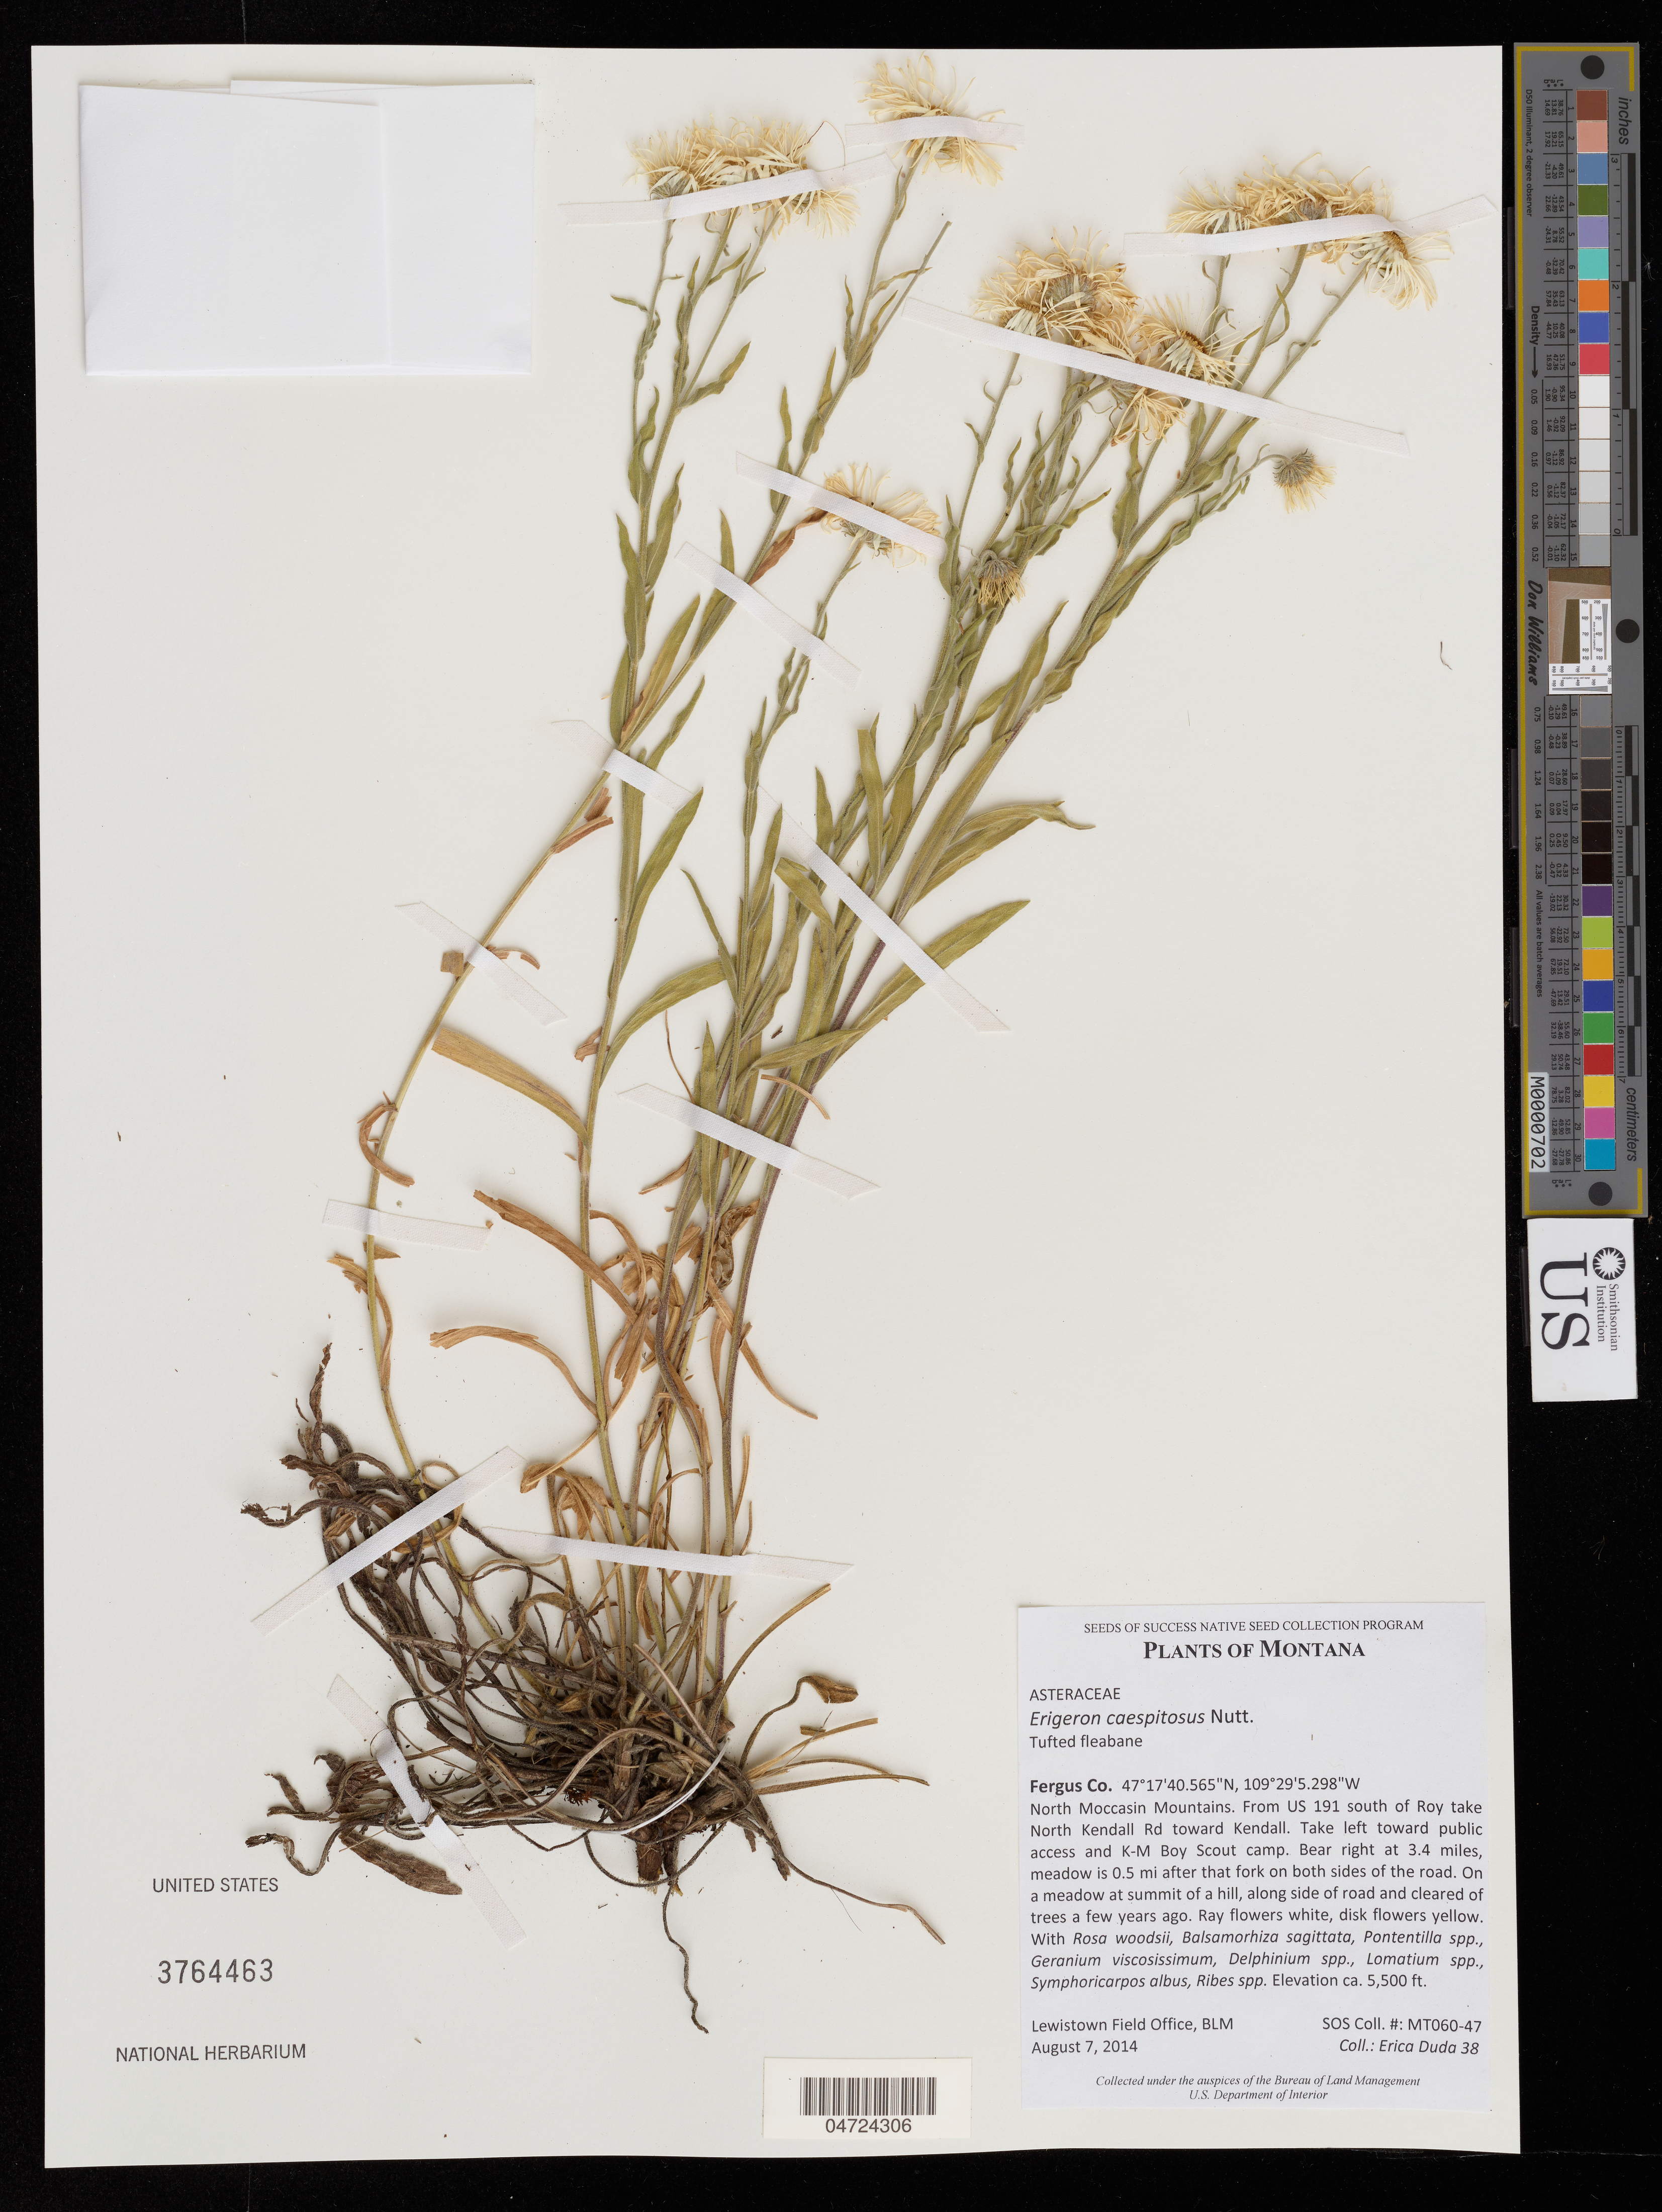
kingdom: Plantae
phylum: Tracheophyta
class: Magnoliopsida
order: Asterales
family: Asteraceae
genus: Erigeron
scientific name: Erigeron caespitosus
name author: Nutt.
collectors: E. Duda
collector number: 38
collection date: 2014-08-07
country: United States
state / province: Montana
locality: Fergus Co. North Moccasin Mountains. From US 191 south of Roy take North Kendall Rd toward Kendall. Take left toward public access and K-M Boy Scout camp. Bear right at 3.4 miles, meadow is 0.5 mi after that fork on both sides of the road. On a meadow at summit of a hill, along side of road and cleared of trees a few years ago.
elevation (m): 1676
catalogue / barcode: US 3764463